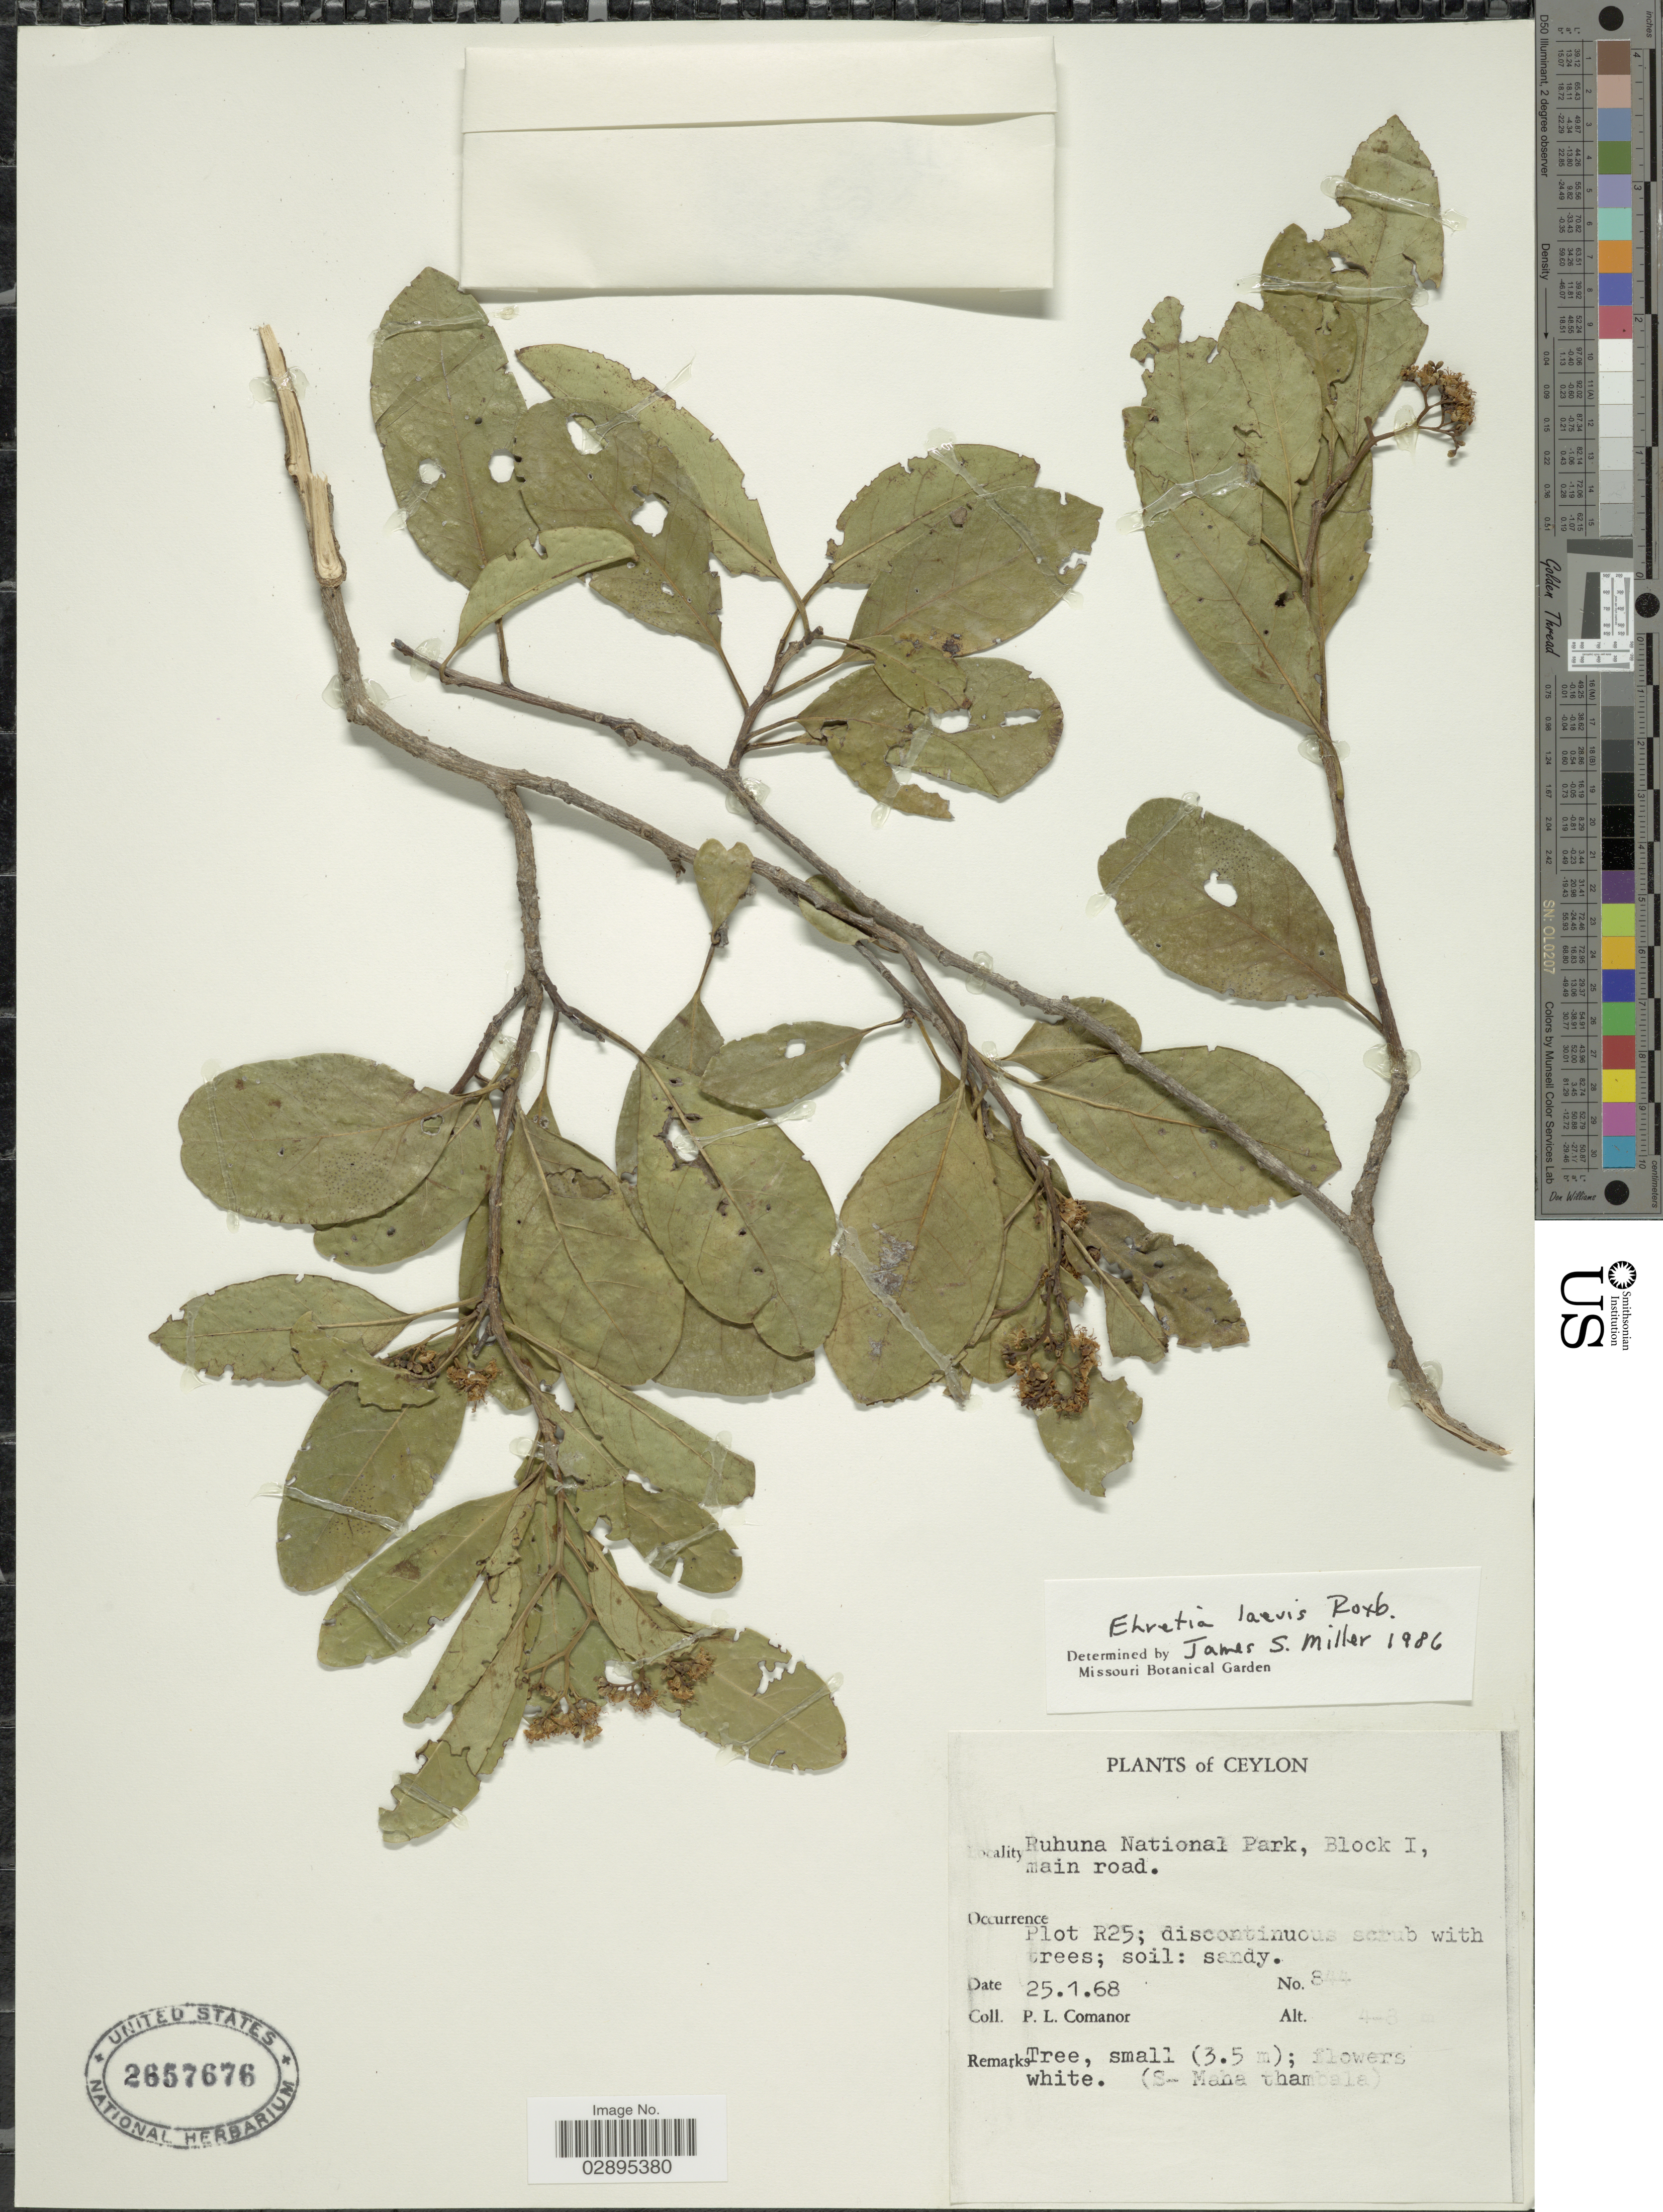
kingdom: Plantae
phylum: Tracheophyta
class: Magnoliopsida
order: Boraginales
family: Ehretiaceae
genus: Ehretia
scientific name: Ehretia laevis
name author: Roxb.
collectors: P. Comanor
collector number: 844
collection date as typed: Transcribed d/m/y: 25/1/68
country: Sri Lanka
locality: Ceylon. Ruhuna National Park, Block I, main road. Plot R25.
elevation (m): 4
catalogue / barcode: US 2657676